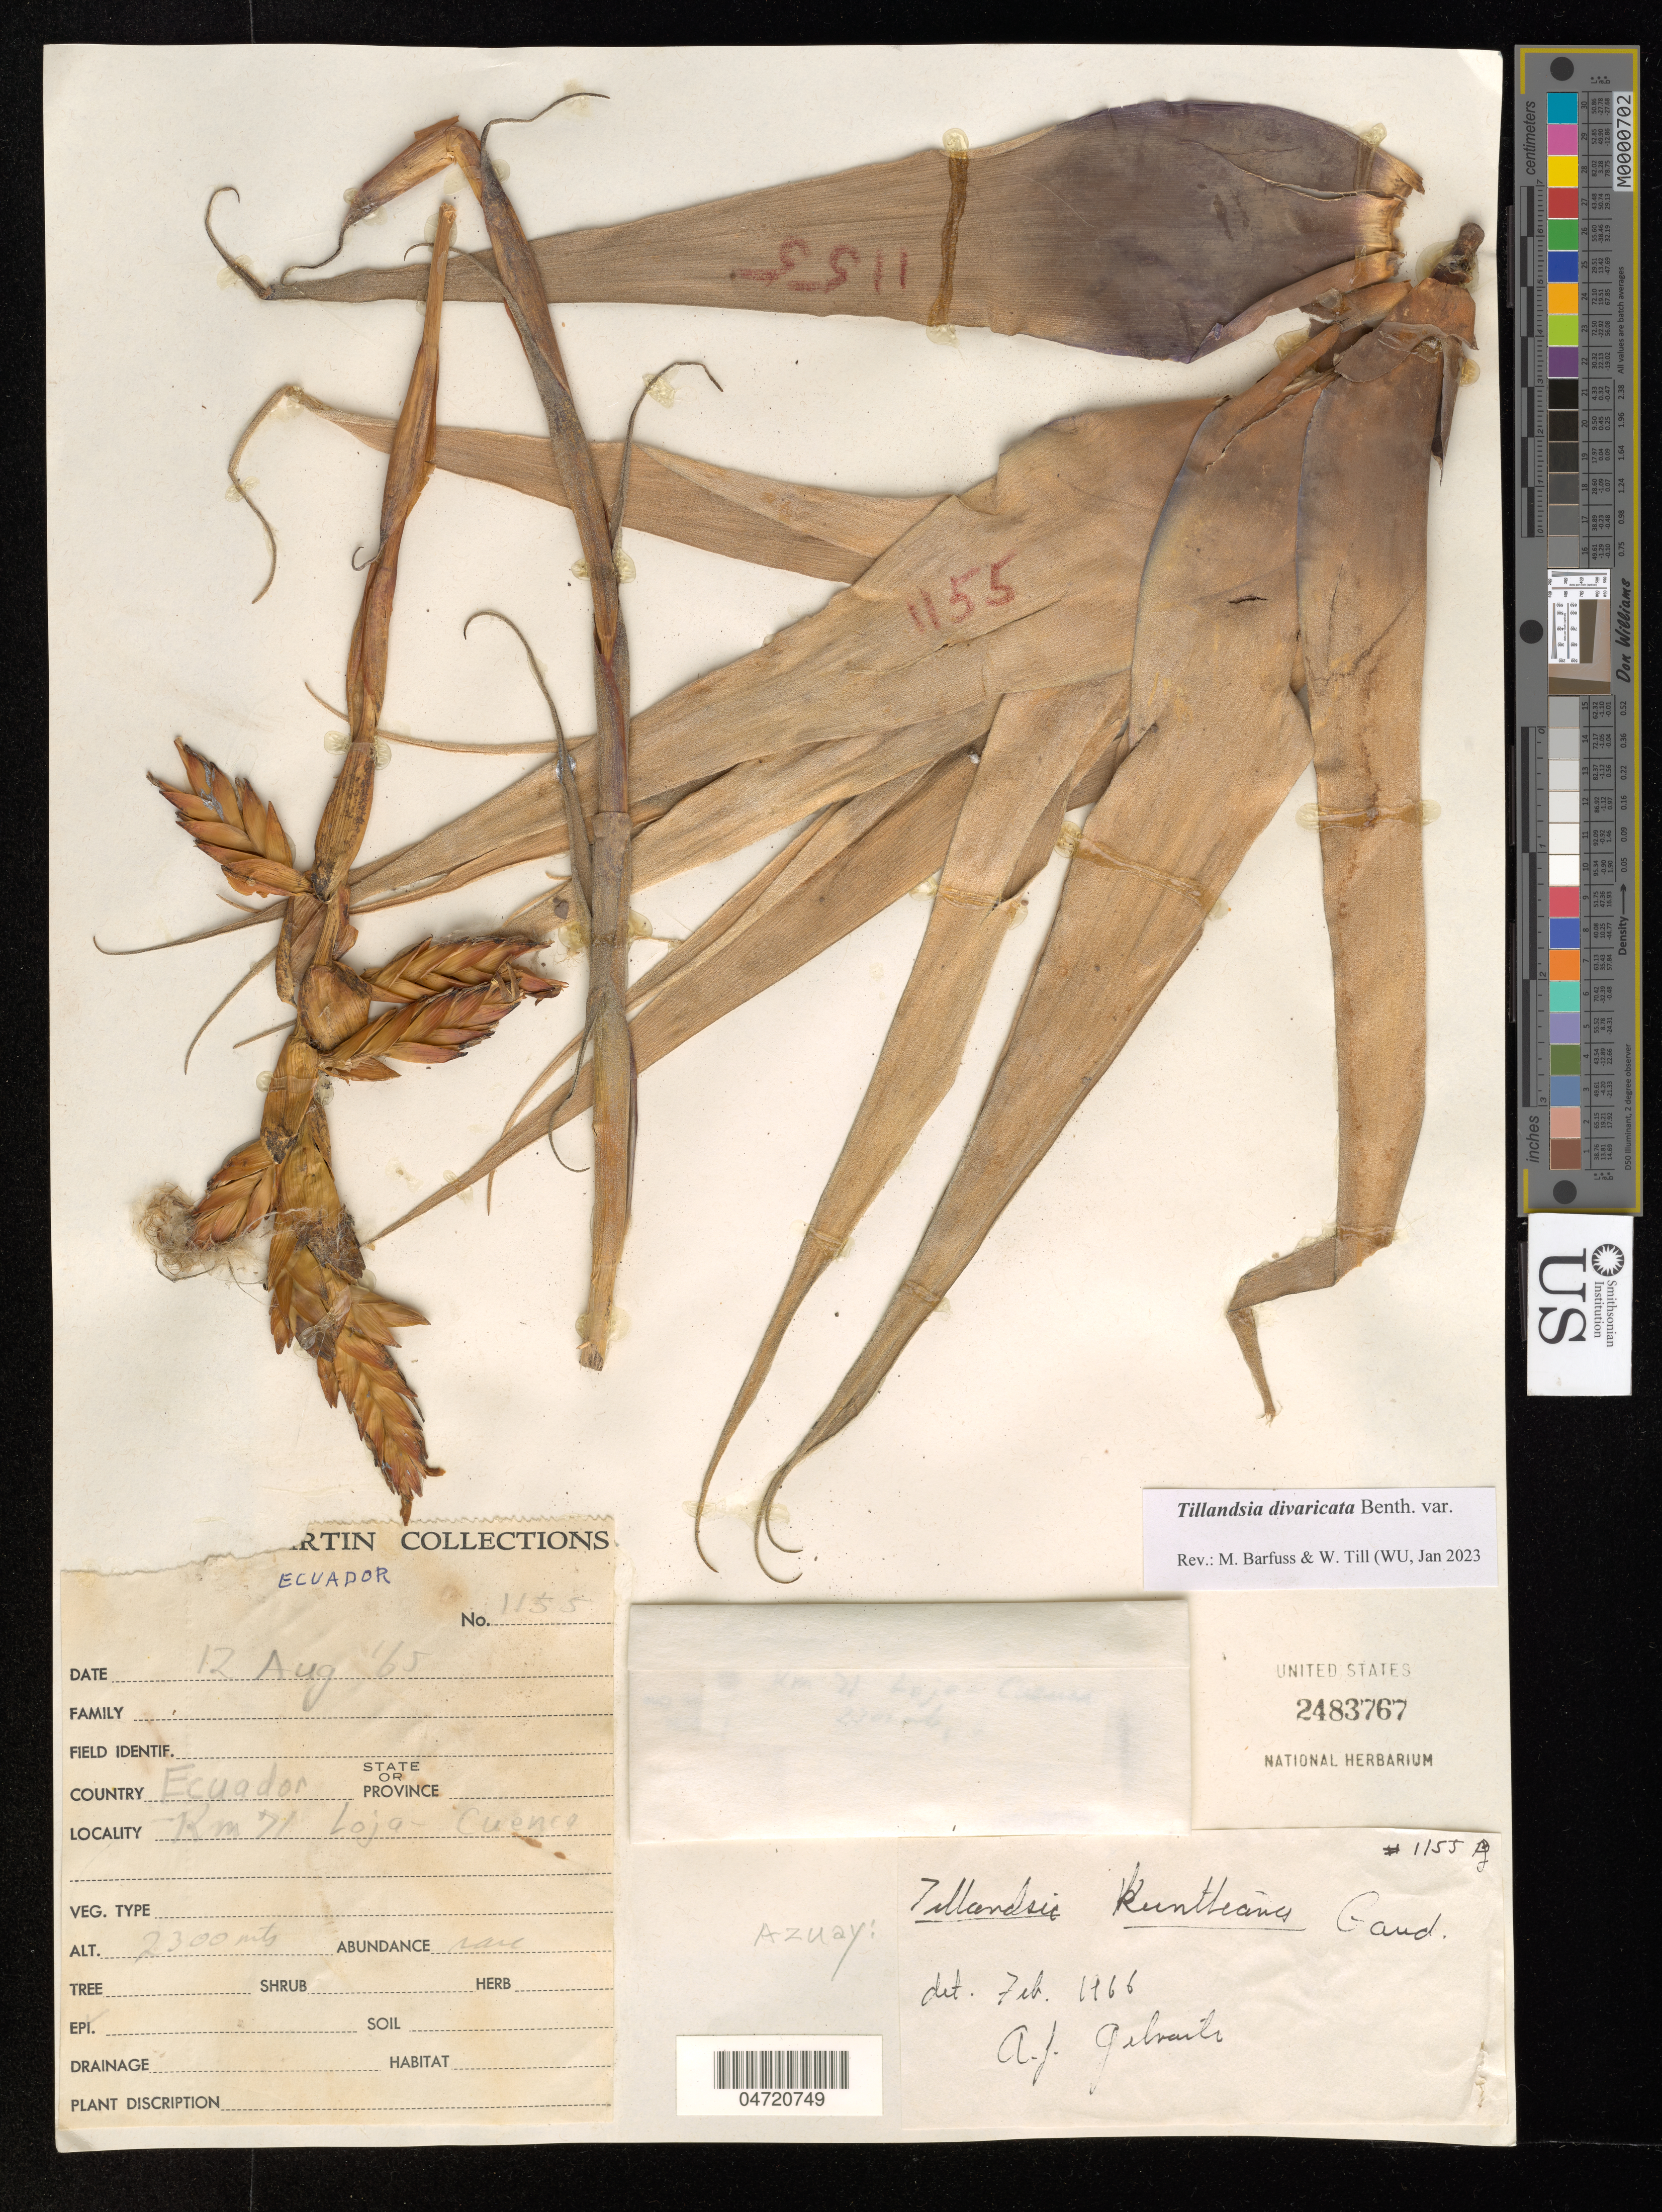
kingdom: Plantae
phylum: Tracheophyta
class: Liliopsida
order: Poales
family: Bromeliaceae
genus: Tillandsia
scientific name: Tillandsia divaricata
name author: Benth.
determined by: Barfuss, Michael H.; Till, W.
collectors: A. J. Gilmartin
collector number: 1155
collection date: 1965-08-12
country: Ecuador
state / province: Azuay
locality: Km. 71, Loja-Cuenca, above Rio Tanta.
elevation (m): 2300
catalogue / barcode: US 2483767